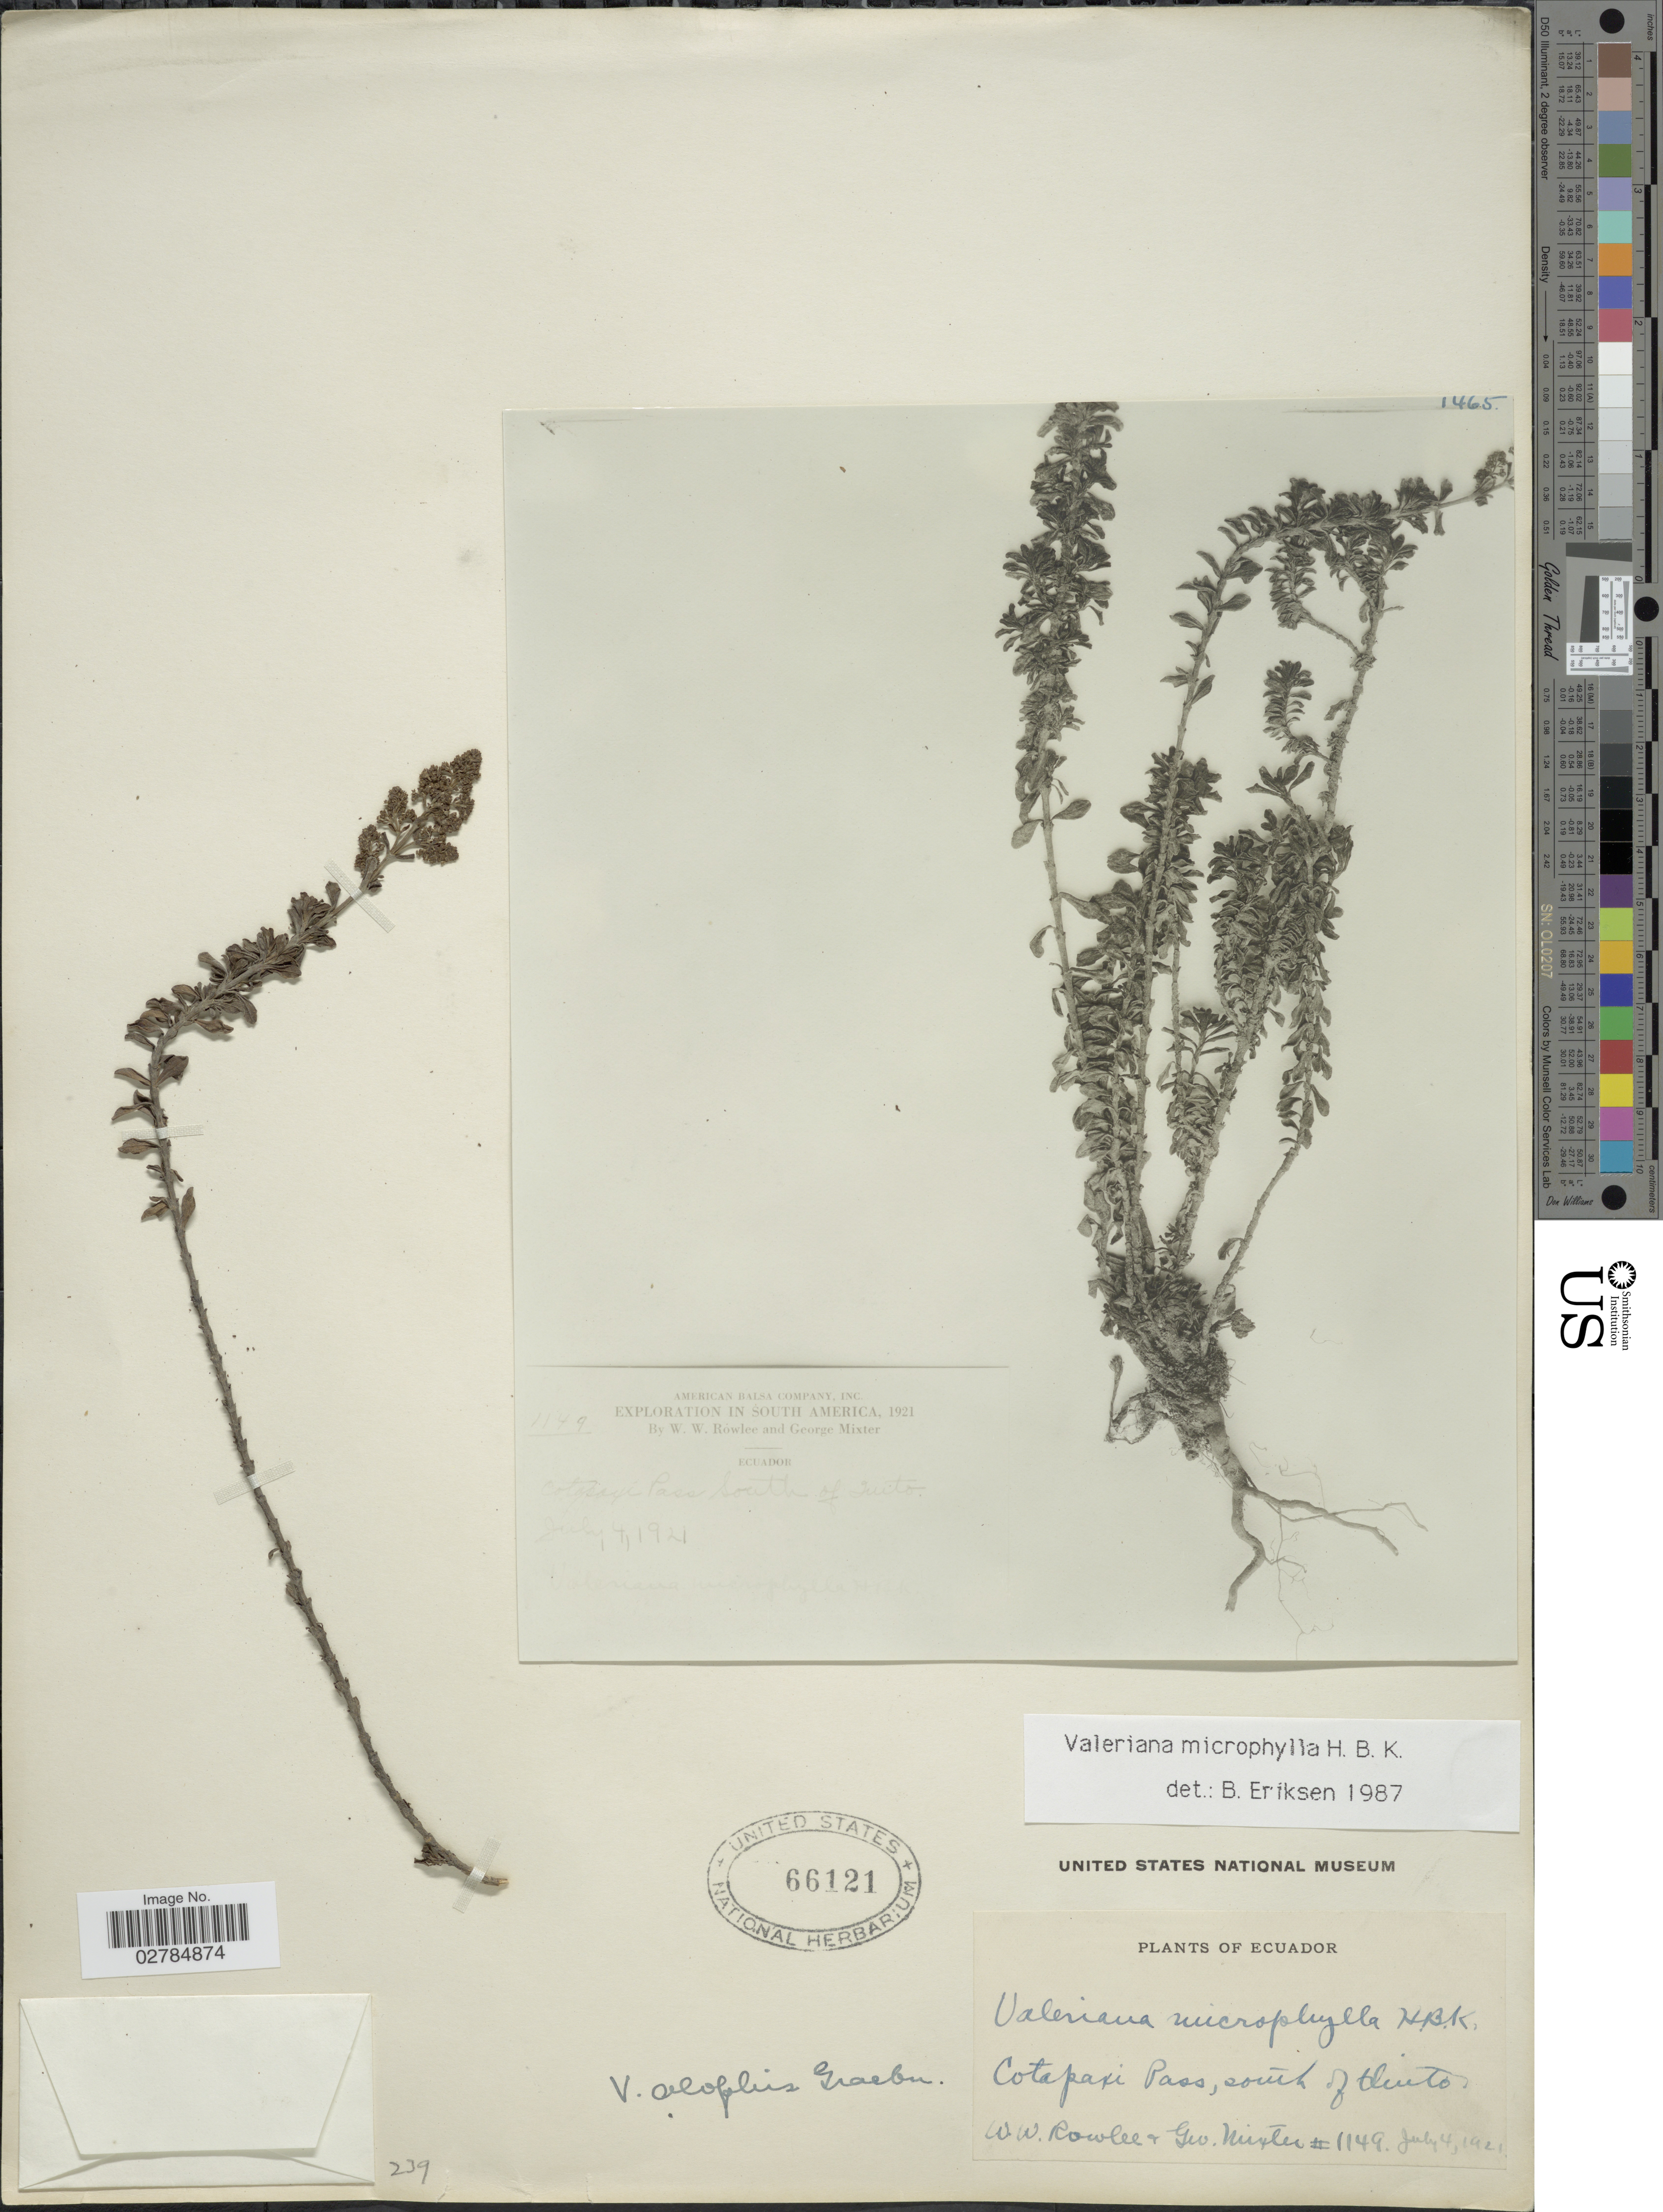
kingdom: Plantae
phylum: Tracheophyta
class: Magnoliopsida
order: Dipsacales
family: Caprifoliaceae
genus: Valeriana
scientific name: Valeriana microphylla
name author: Kunth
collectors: W. W. Rowlee & G. Mixter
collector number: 1149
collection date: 1921-07-04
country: Ecuador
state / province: Cotopaxi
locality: Cotopaxi Pass, south of Quito.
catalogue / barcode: US 66121